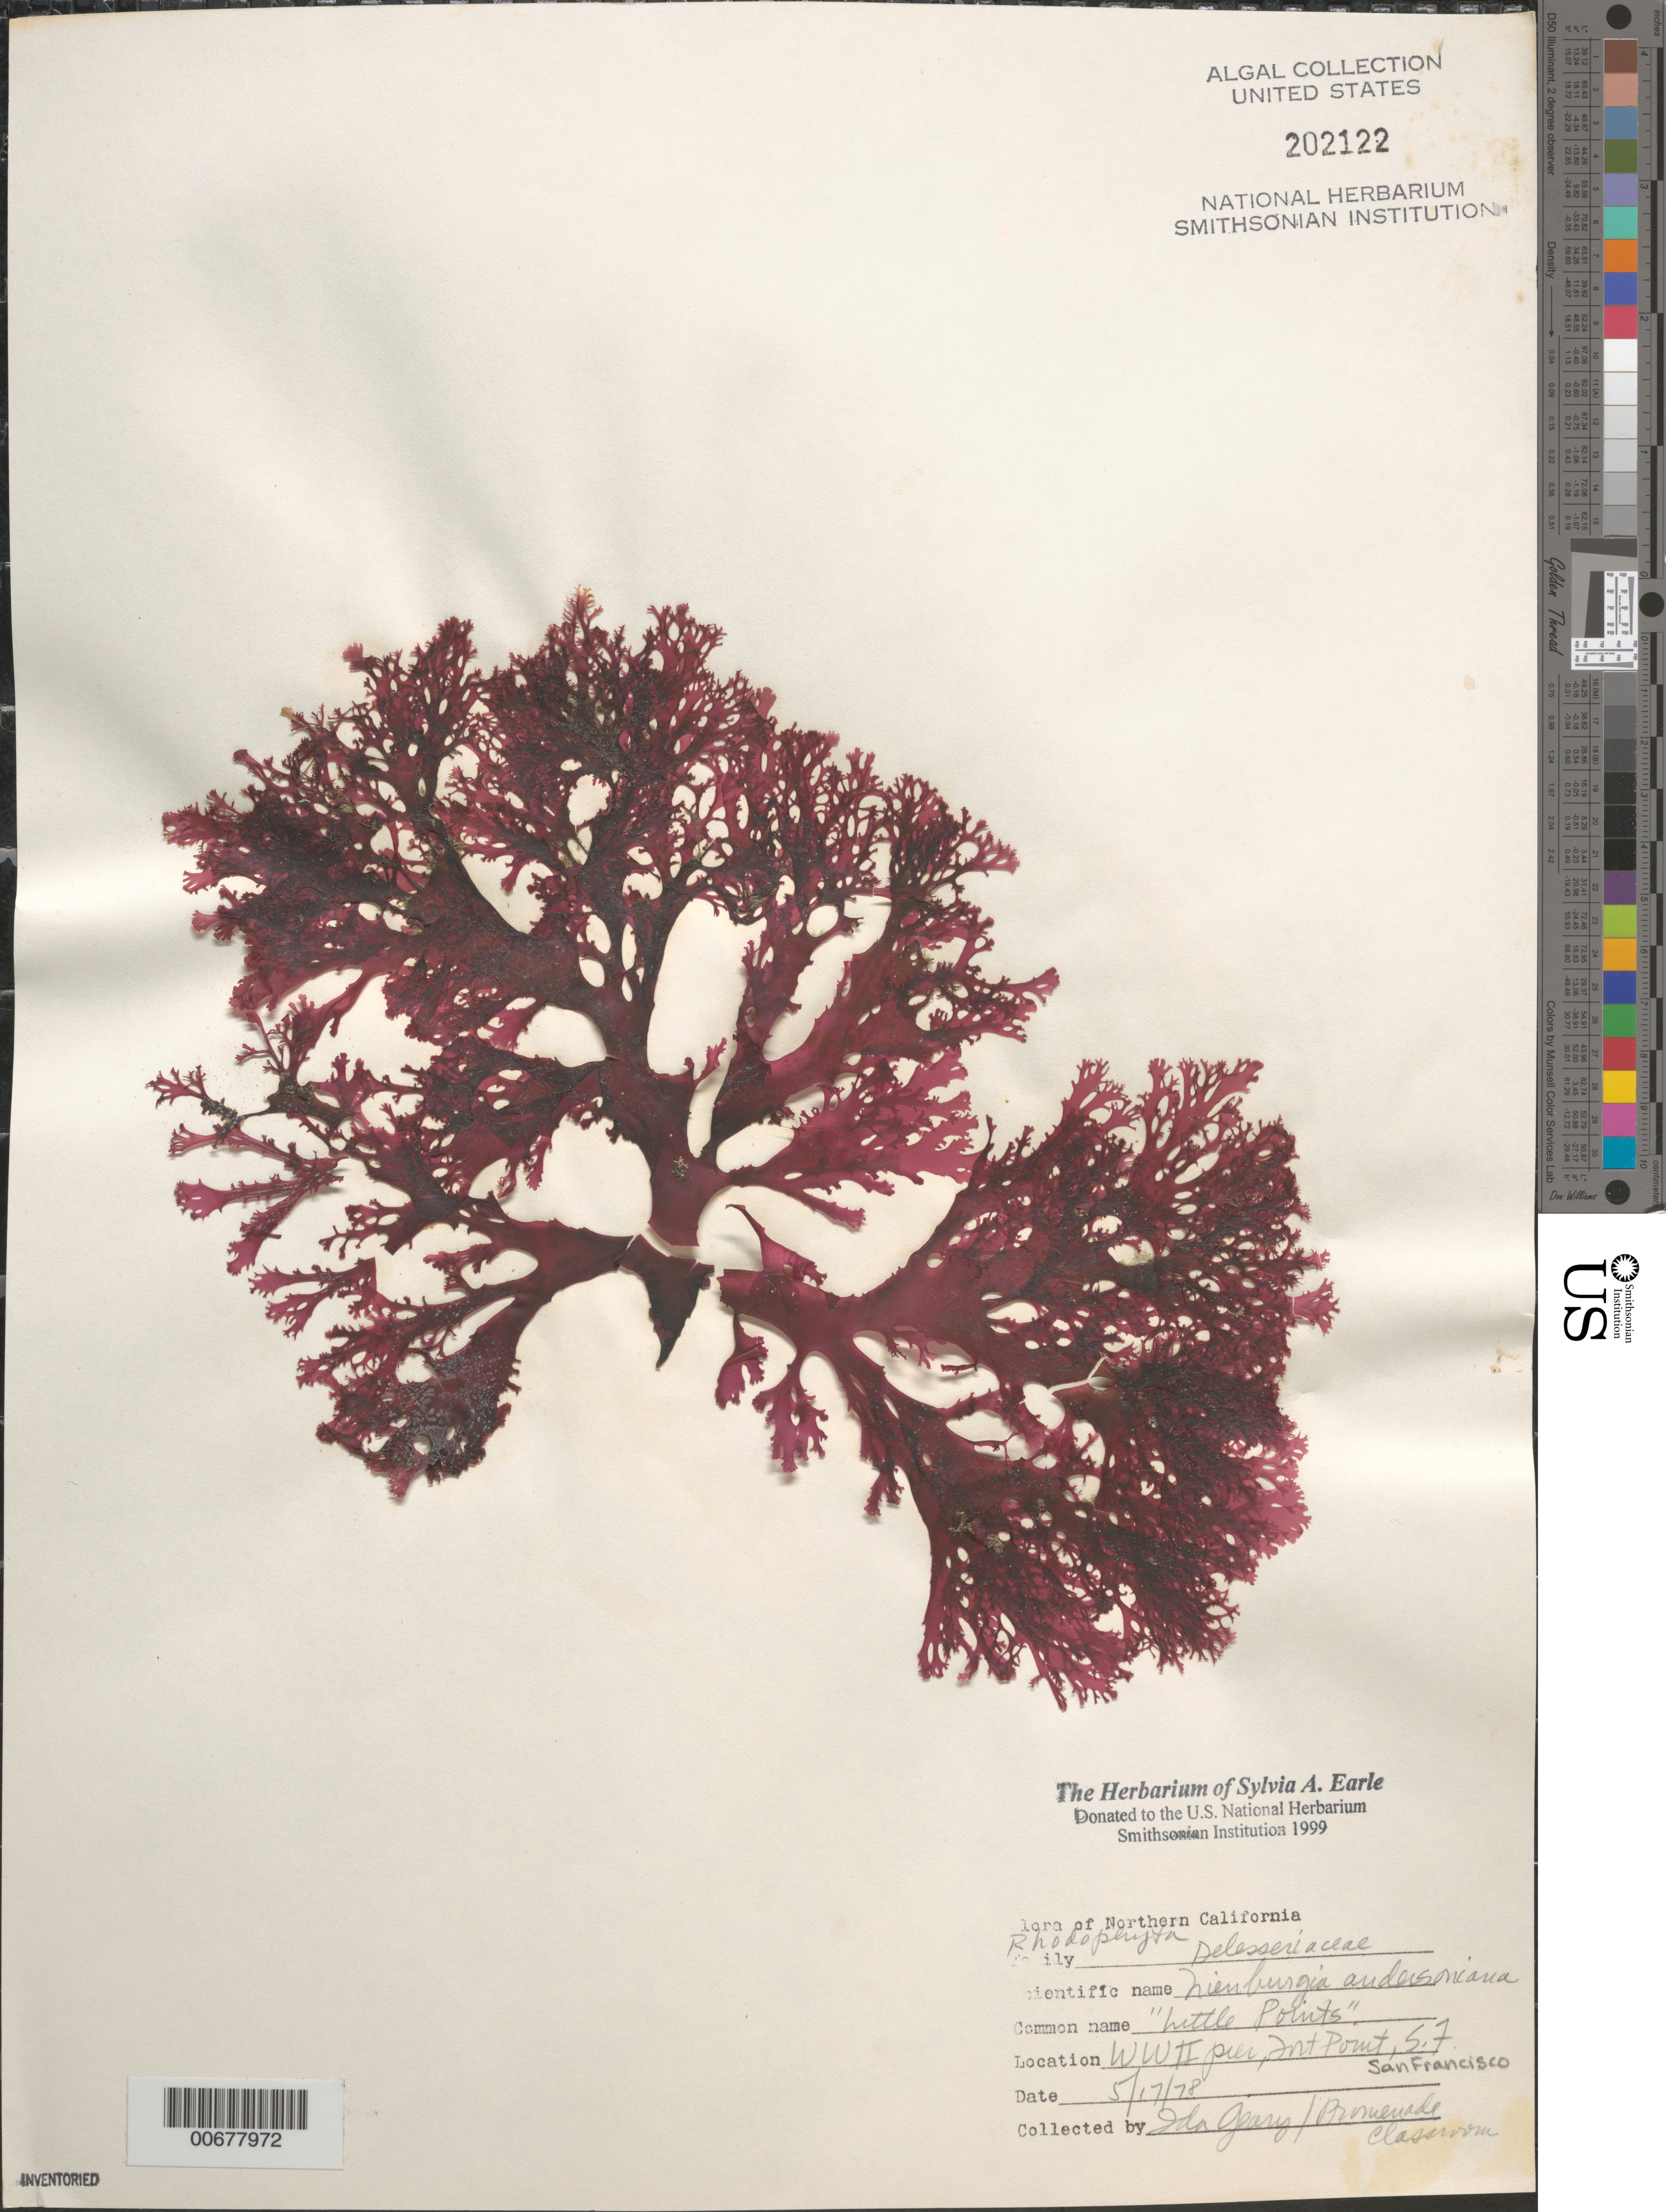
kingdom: Plantae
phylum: Rhodophyta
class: Florideophyceae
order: Ceramiales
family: Delesseriaceae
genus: Nienburgia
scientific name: Nienburgia andersoniana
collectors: I. Geary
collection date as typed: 17 May 1978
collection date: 1978-05-17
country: United States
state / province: California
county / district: San Francisco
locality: San Francisco, Fort Point, World War II Pier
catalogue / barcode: US 202122